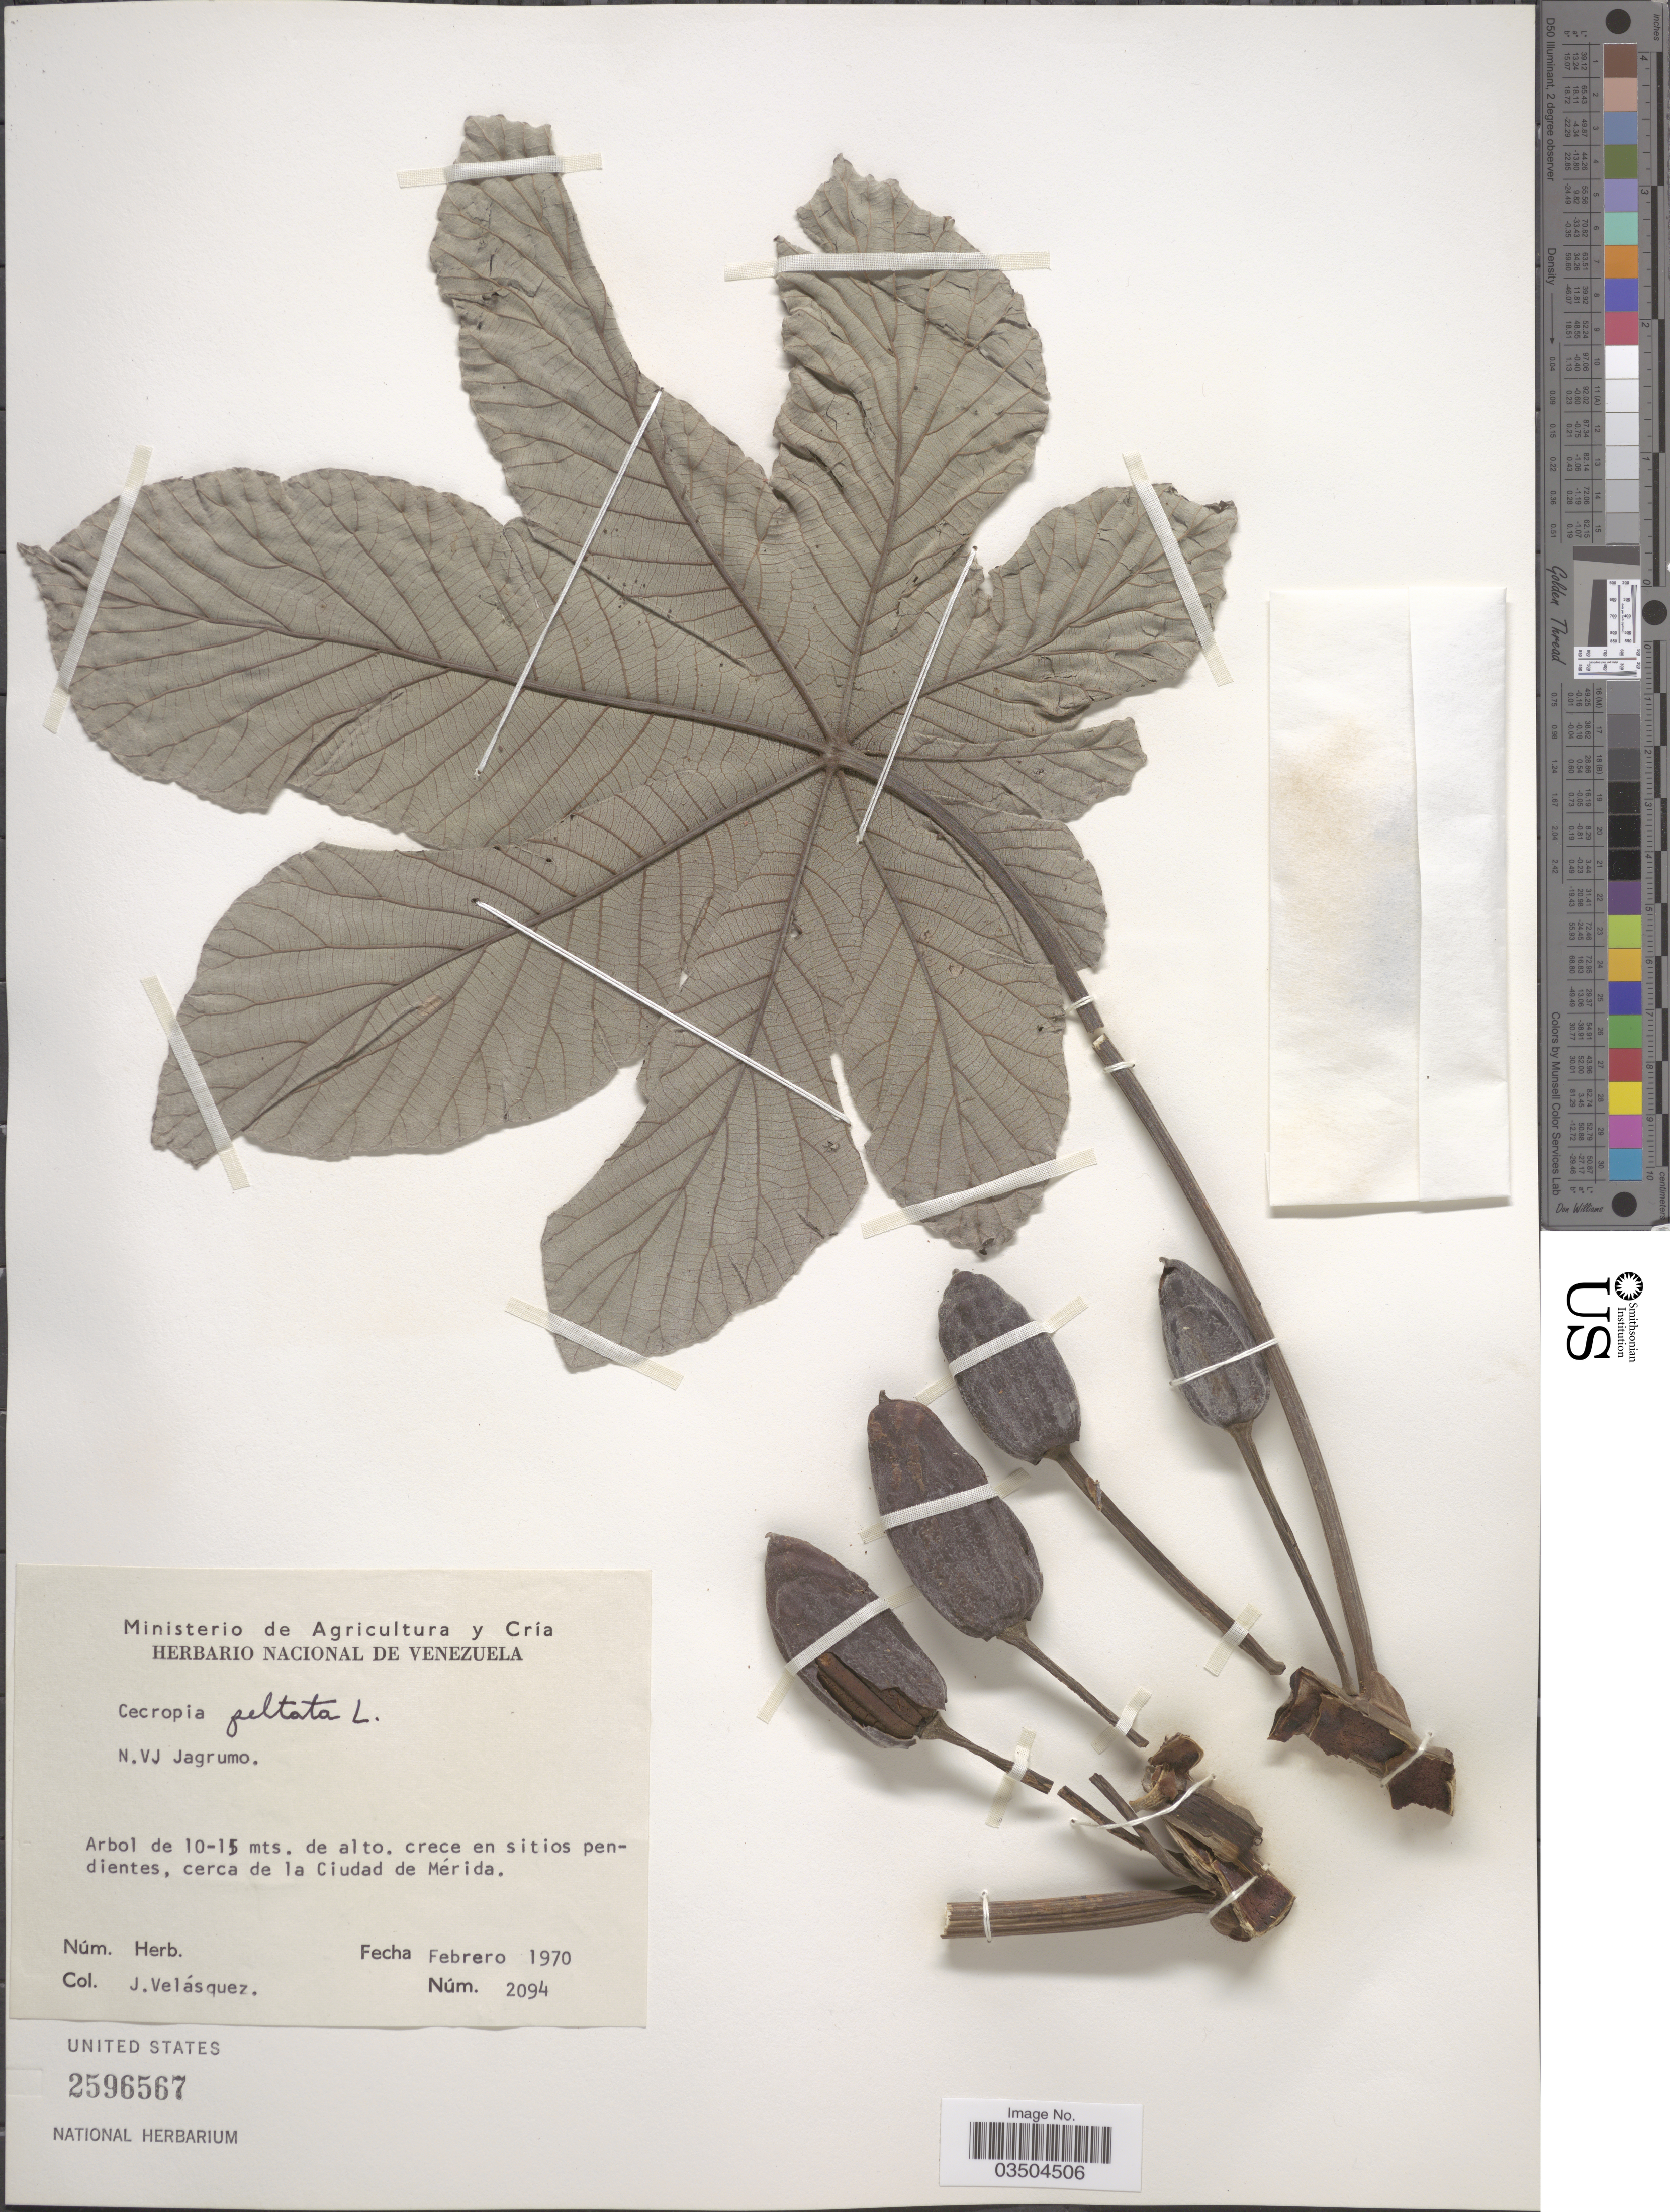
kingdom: Plantae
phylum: Tracheophyta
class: Magnoliopsida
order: Rosales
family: Urticaceae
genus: Cecropia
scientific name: Cecropia peltata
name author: L.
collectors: J. Velasquez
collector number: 2094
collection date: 1970-02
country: Venezuela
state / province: Merida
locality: Crece en sitios pendientes, cerca de la Ciudad de Mérida.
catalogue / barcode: US 2596567